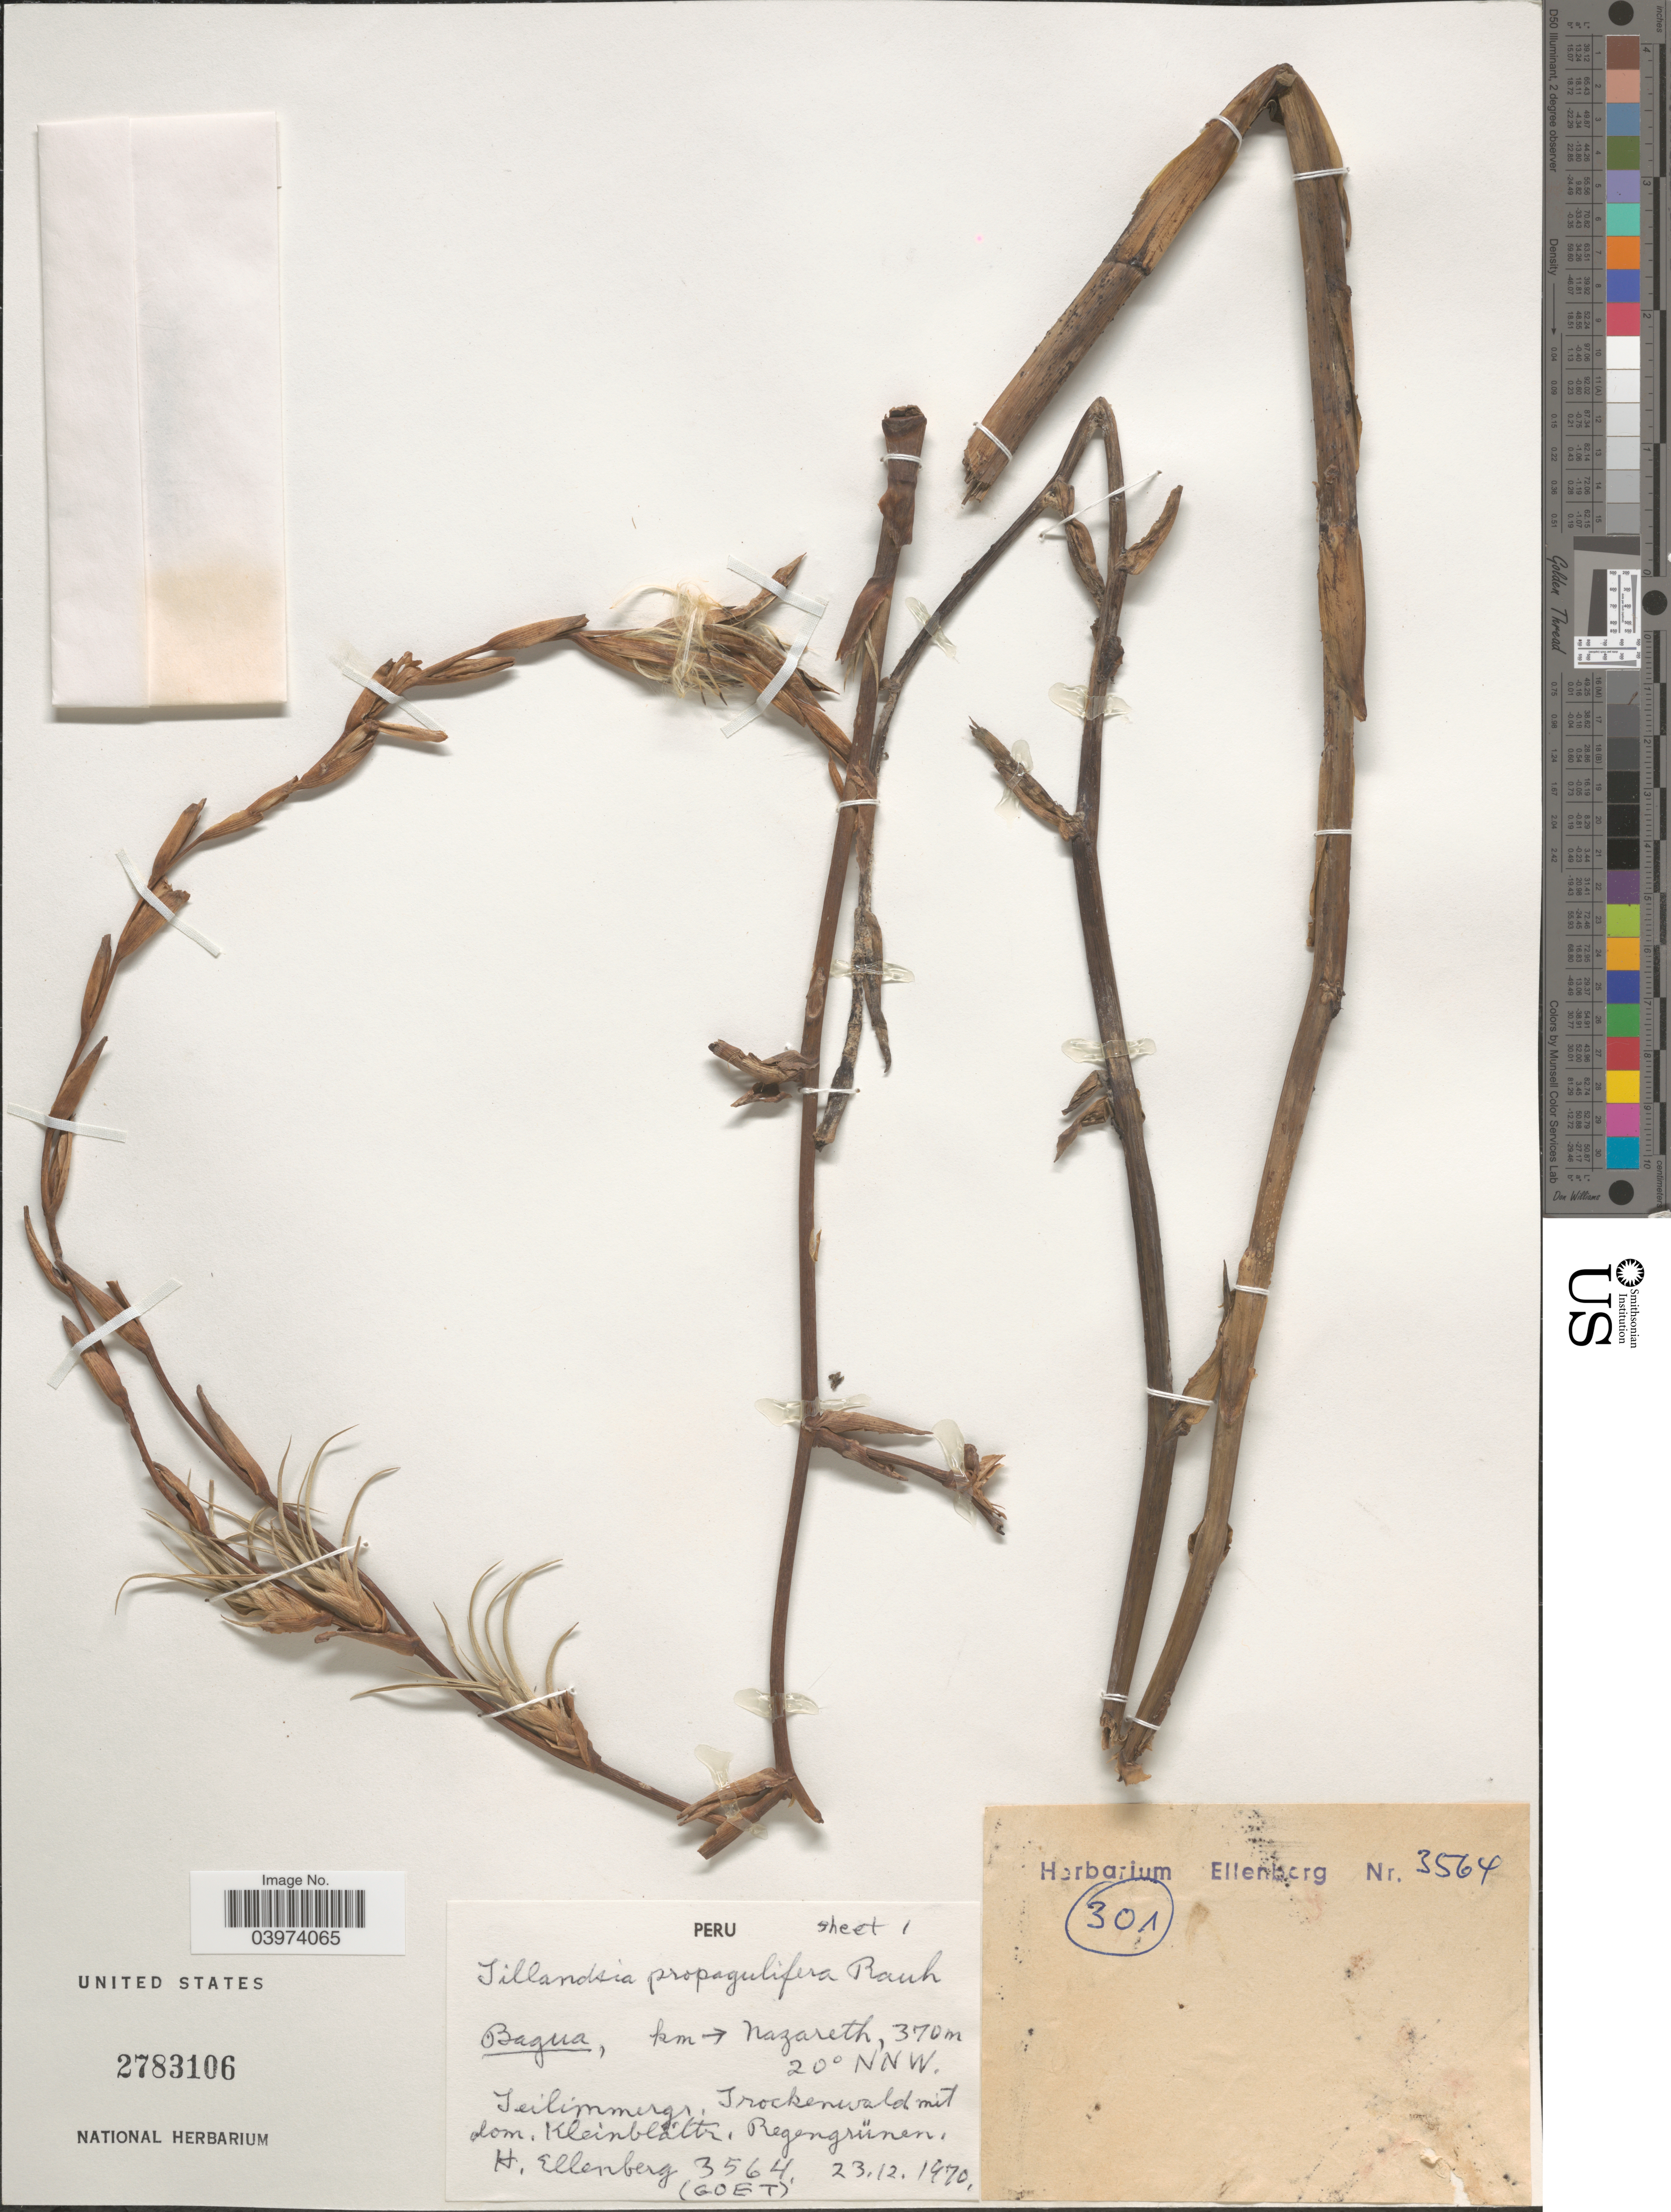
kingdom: Plantae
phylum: Tracheophyta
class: Liliopsida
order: Poales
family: Bromeliaceae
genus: Tillandsia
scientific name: Tillandsia propagulifera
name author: Rauh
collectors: H. Ellenberg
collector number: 3564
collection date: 1970-12-23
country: Peru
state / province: Amazonas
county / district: Bagua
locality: Bagua, km → Nazareth, 20° NNW.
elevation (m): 370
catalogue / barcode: US 2783106